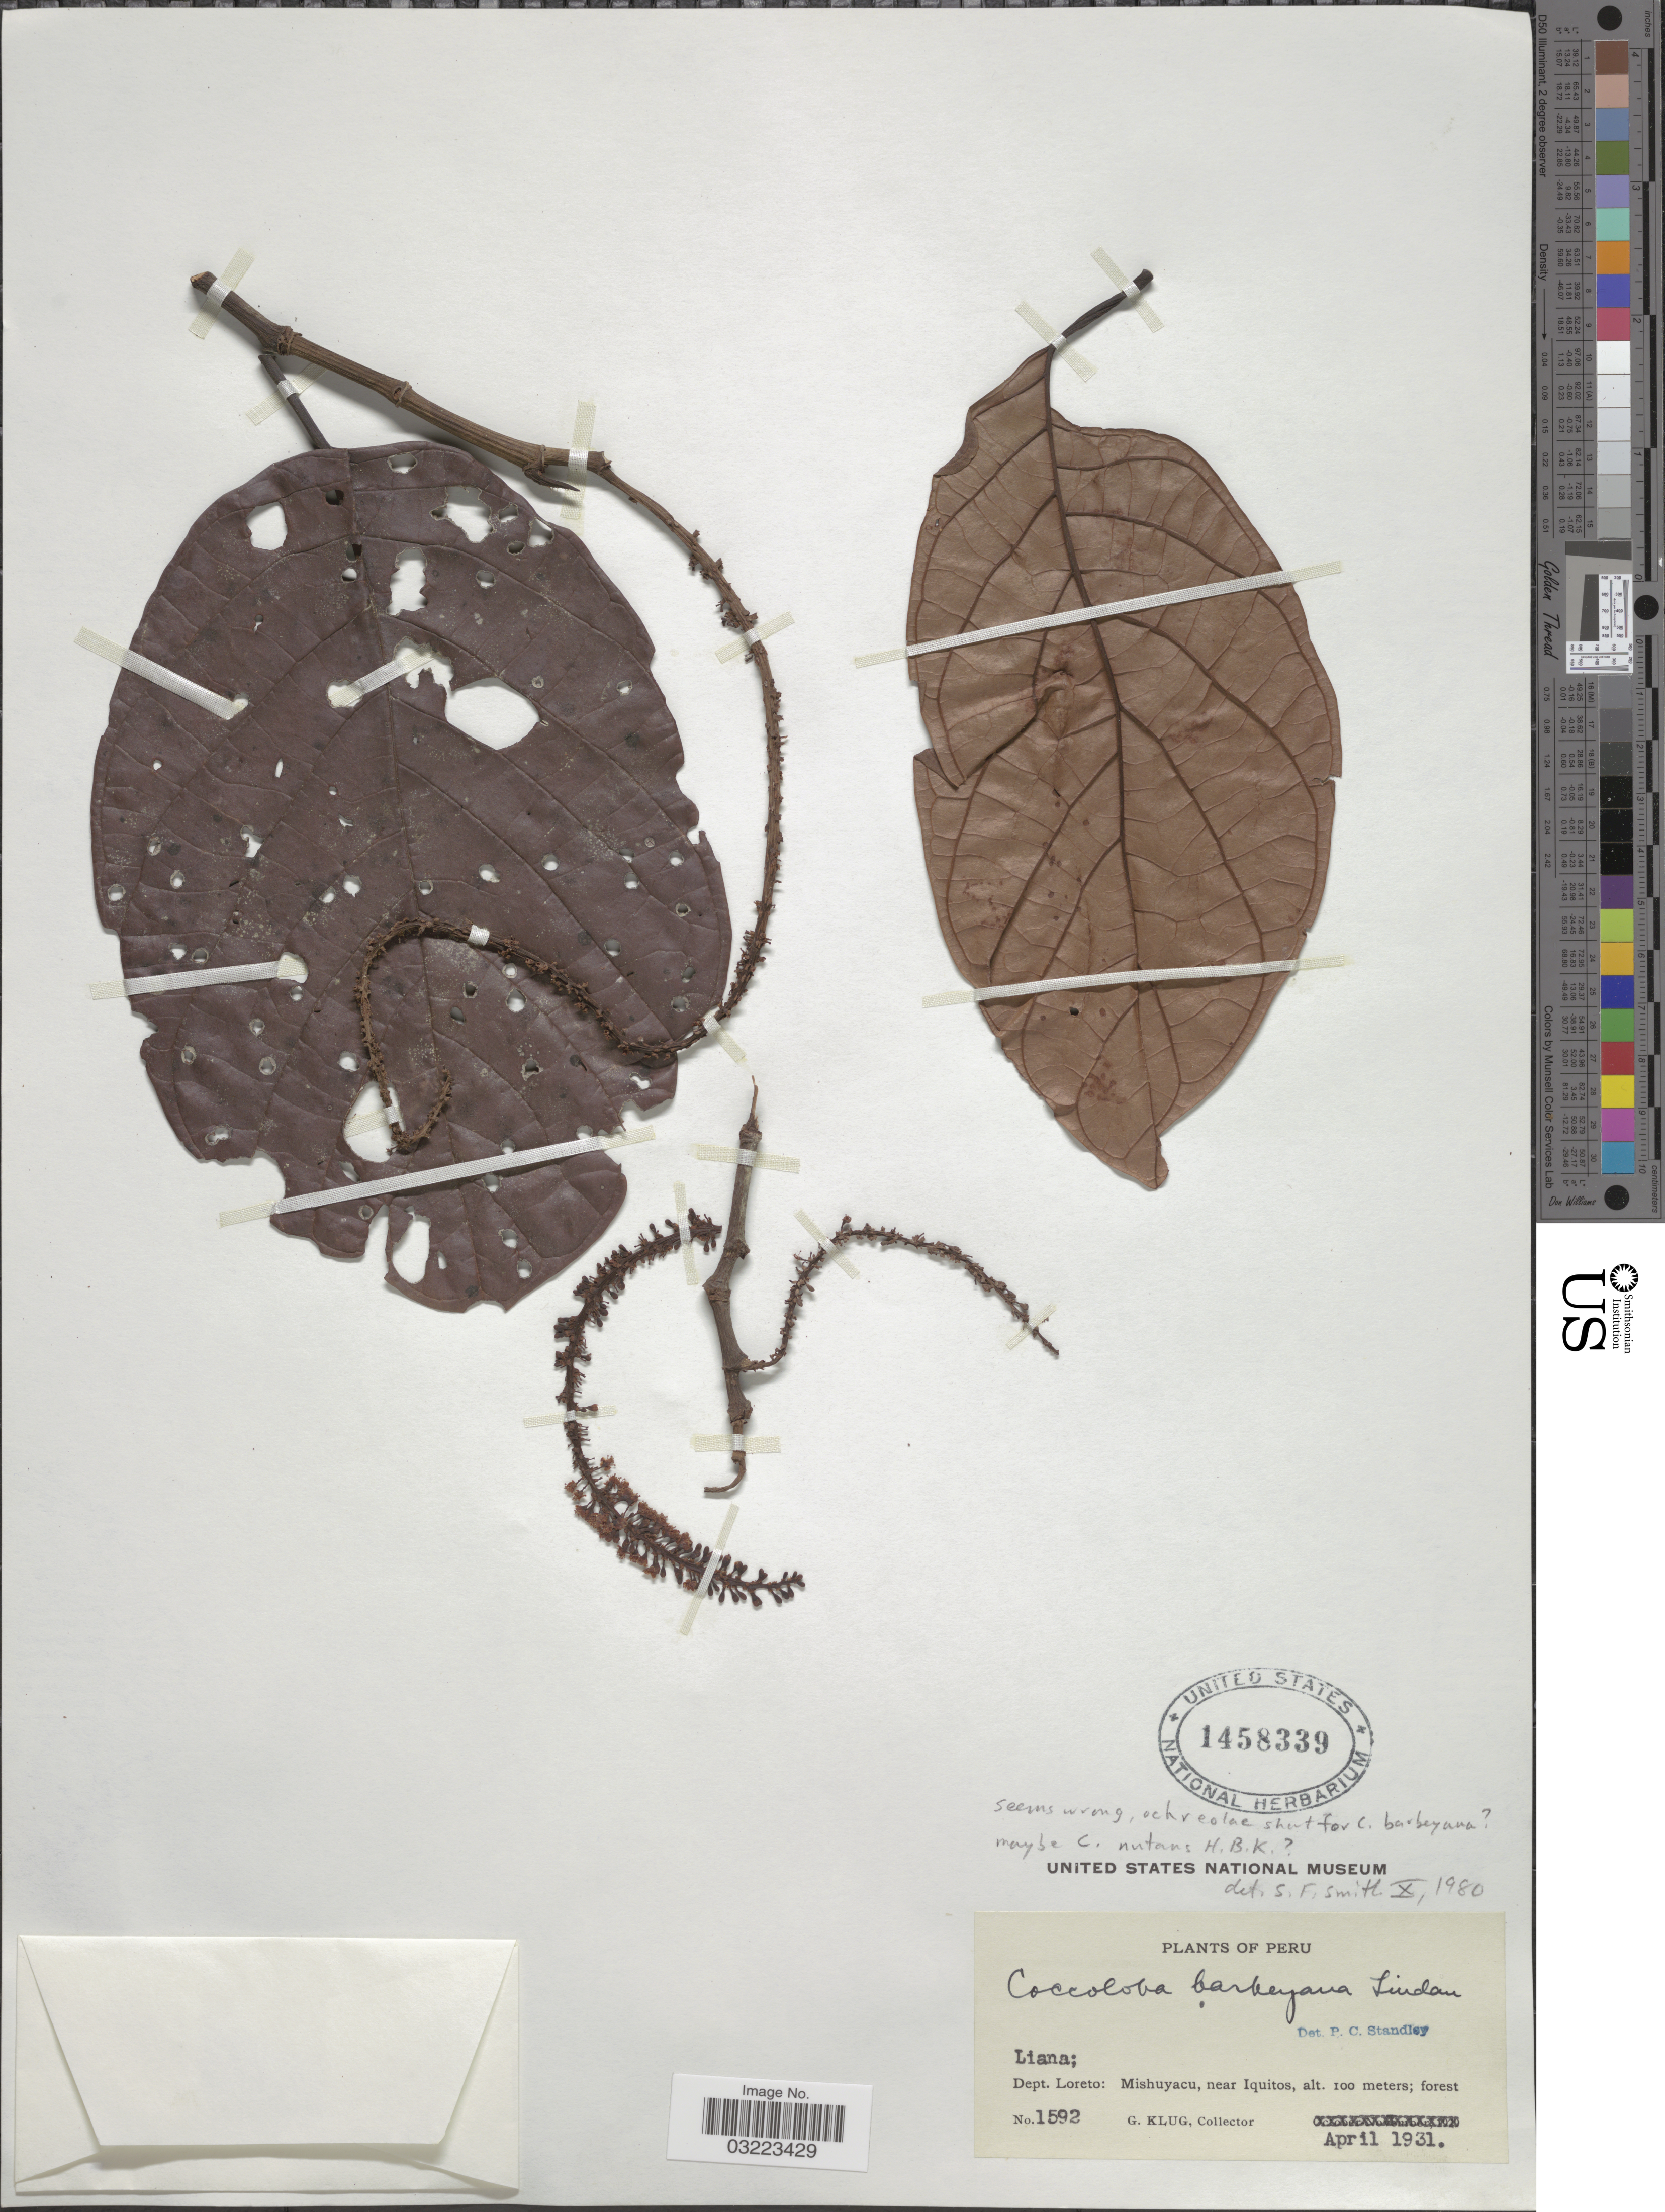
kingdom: Plantae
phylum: Tracheophyta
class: Magnoliopsida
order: Caryophyllales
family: Polygonaceae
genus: Coccoloba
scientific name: Coccoloba nutans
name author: Kunth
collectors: G. Klug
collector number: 1592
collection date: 1931-04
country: Peru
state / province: Loreto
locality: Dept. Loreto: Mishuyacu, near Iquitos.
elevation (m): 100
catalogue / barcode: US 1458339